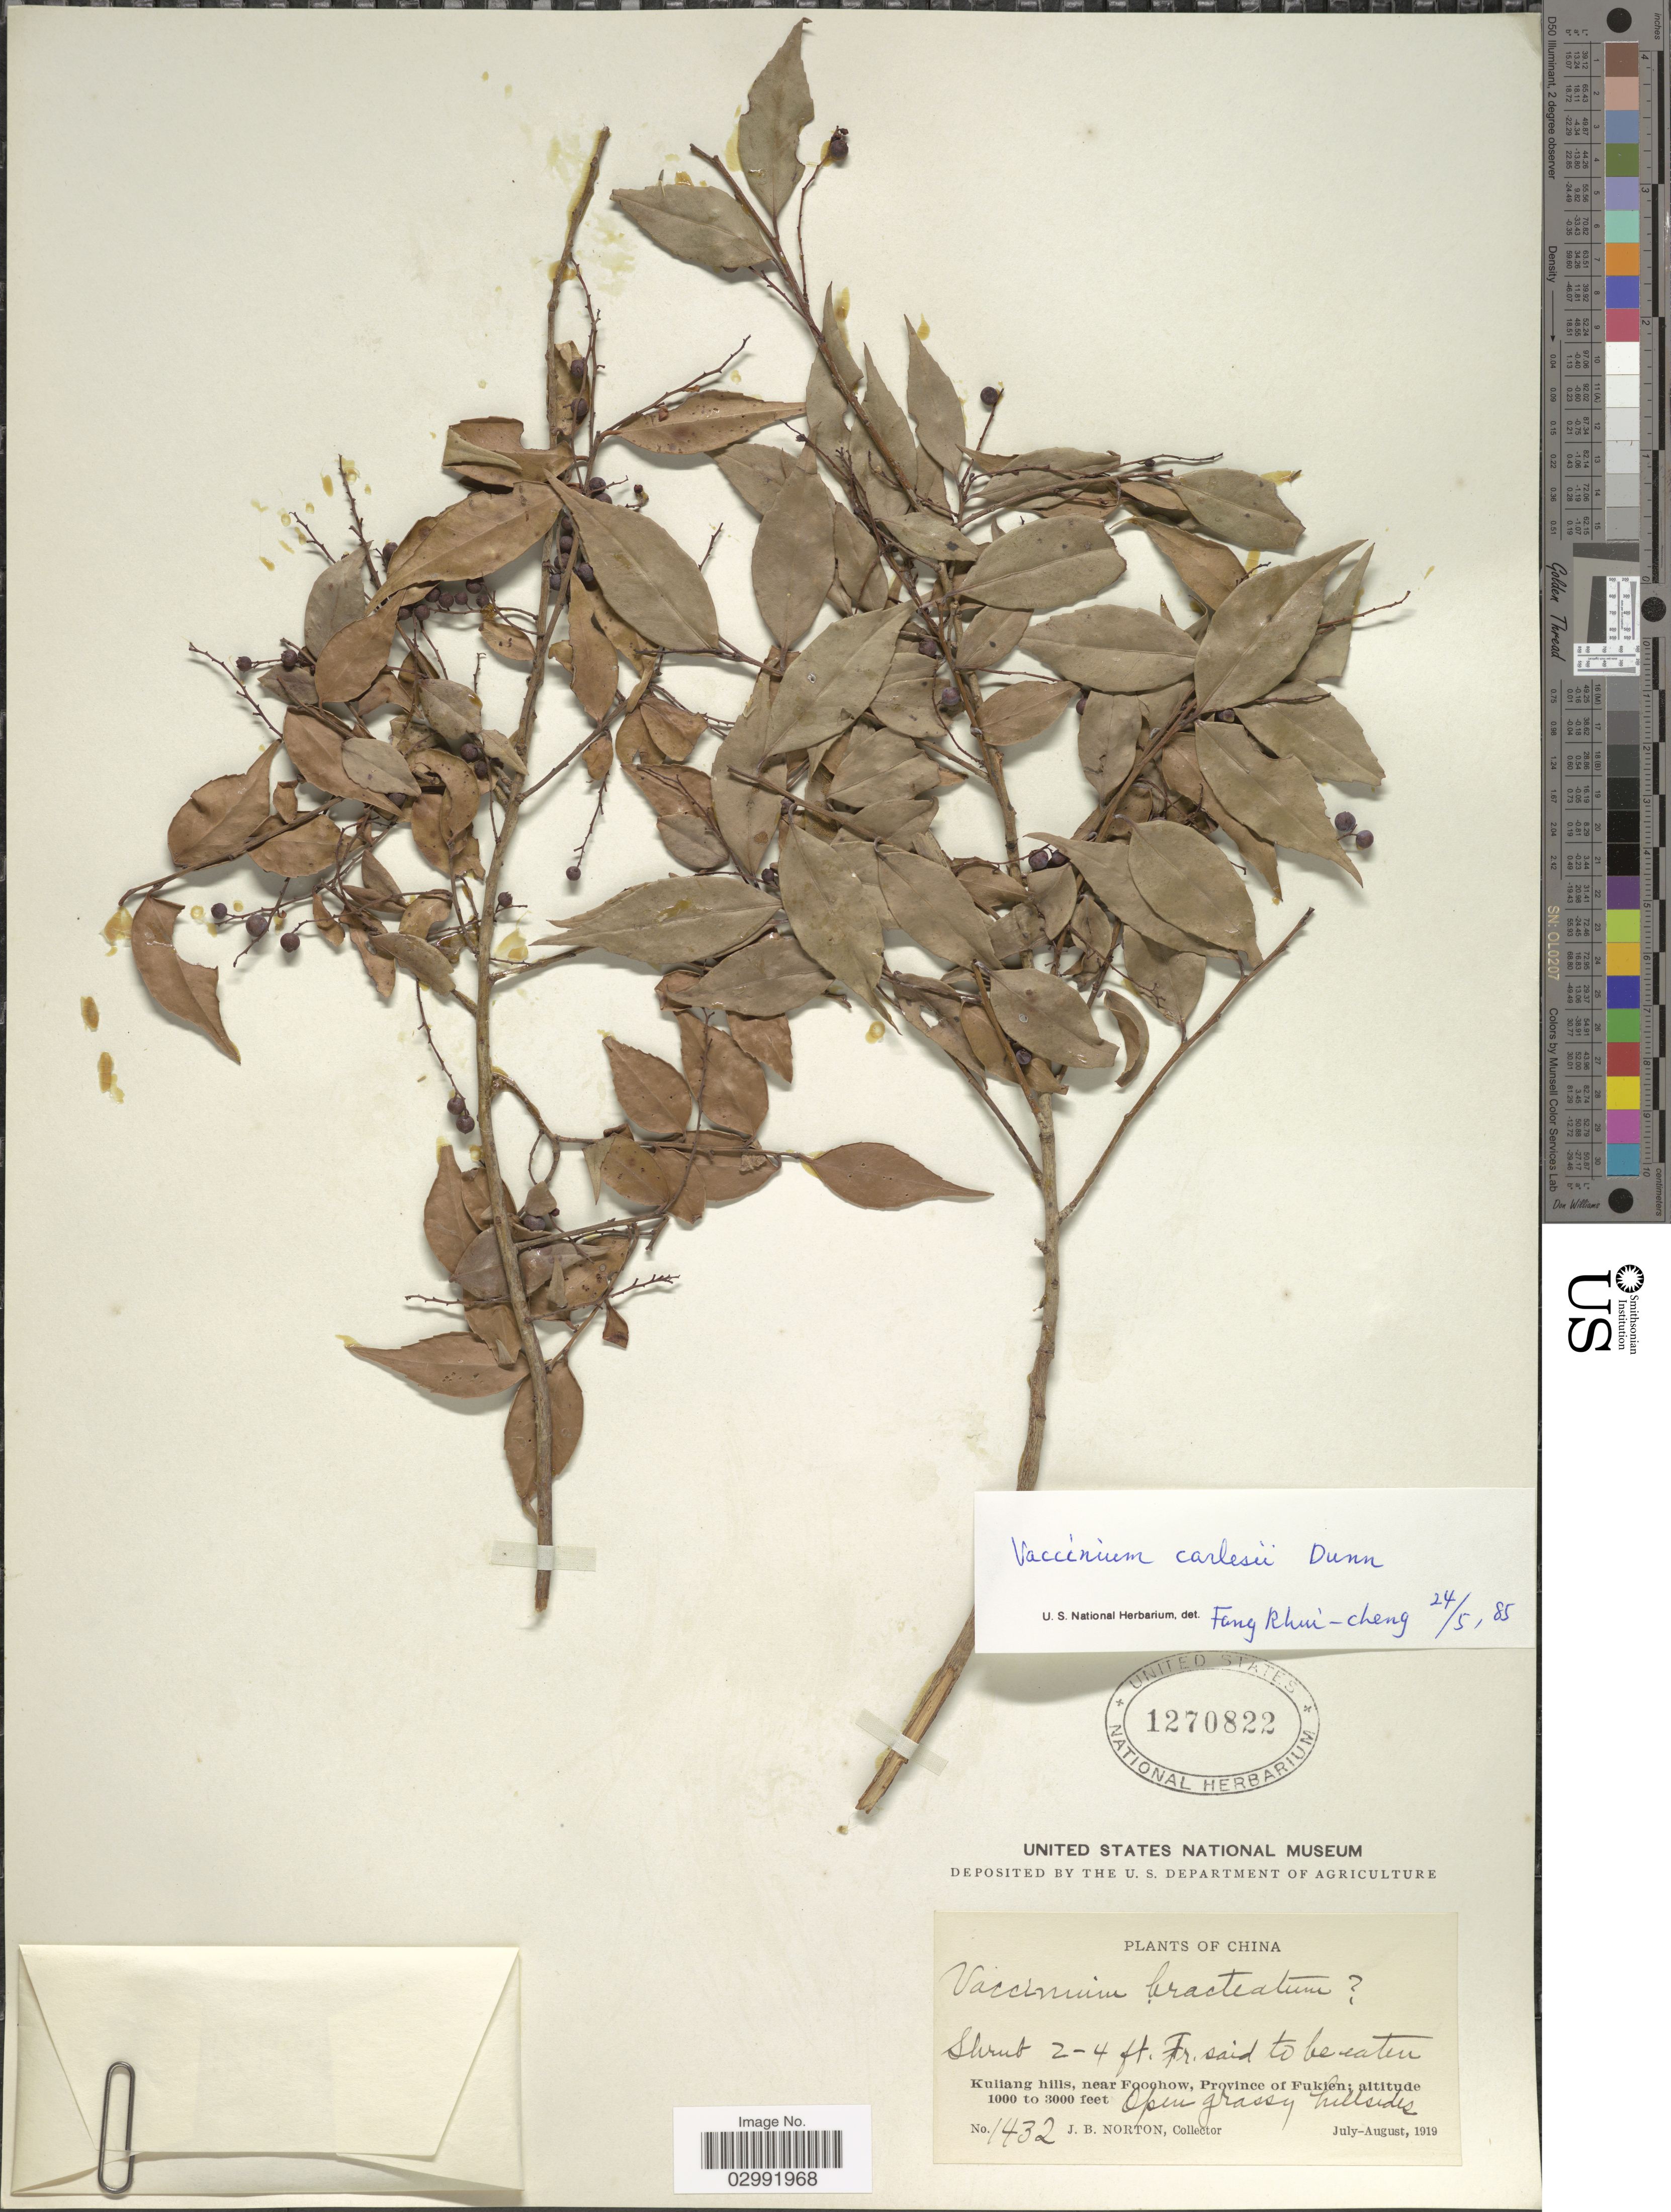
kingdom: Plantae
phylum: Tracheophyta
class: Magnoliopsida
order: Ericales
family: Ericaceae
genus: Vaccinium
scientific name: Vaccinium carlesii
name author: Dunn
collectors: J. B. Norton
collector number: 1432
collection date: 1919-07/1919-08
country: China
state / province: Fujian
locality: Kuliang hills, near Foochow, Province of Fukien.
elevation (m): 305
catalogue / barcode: US 1270822